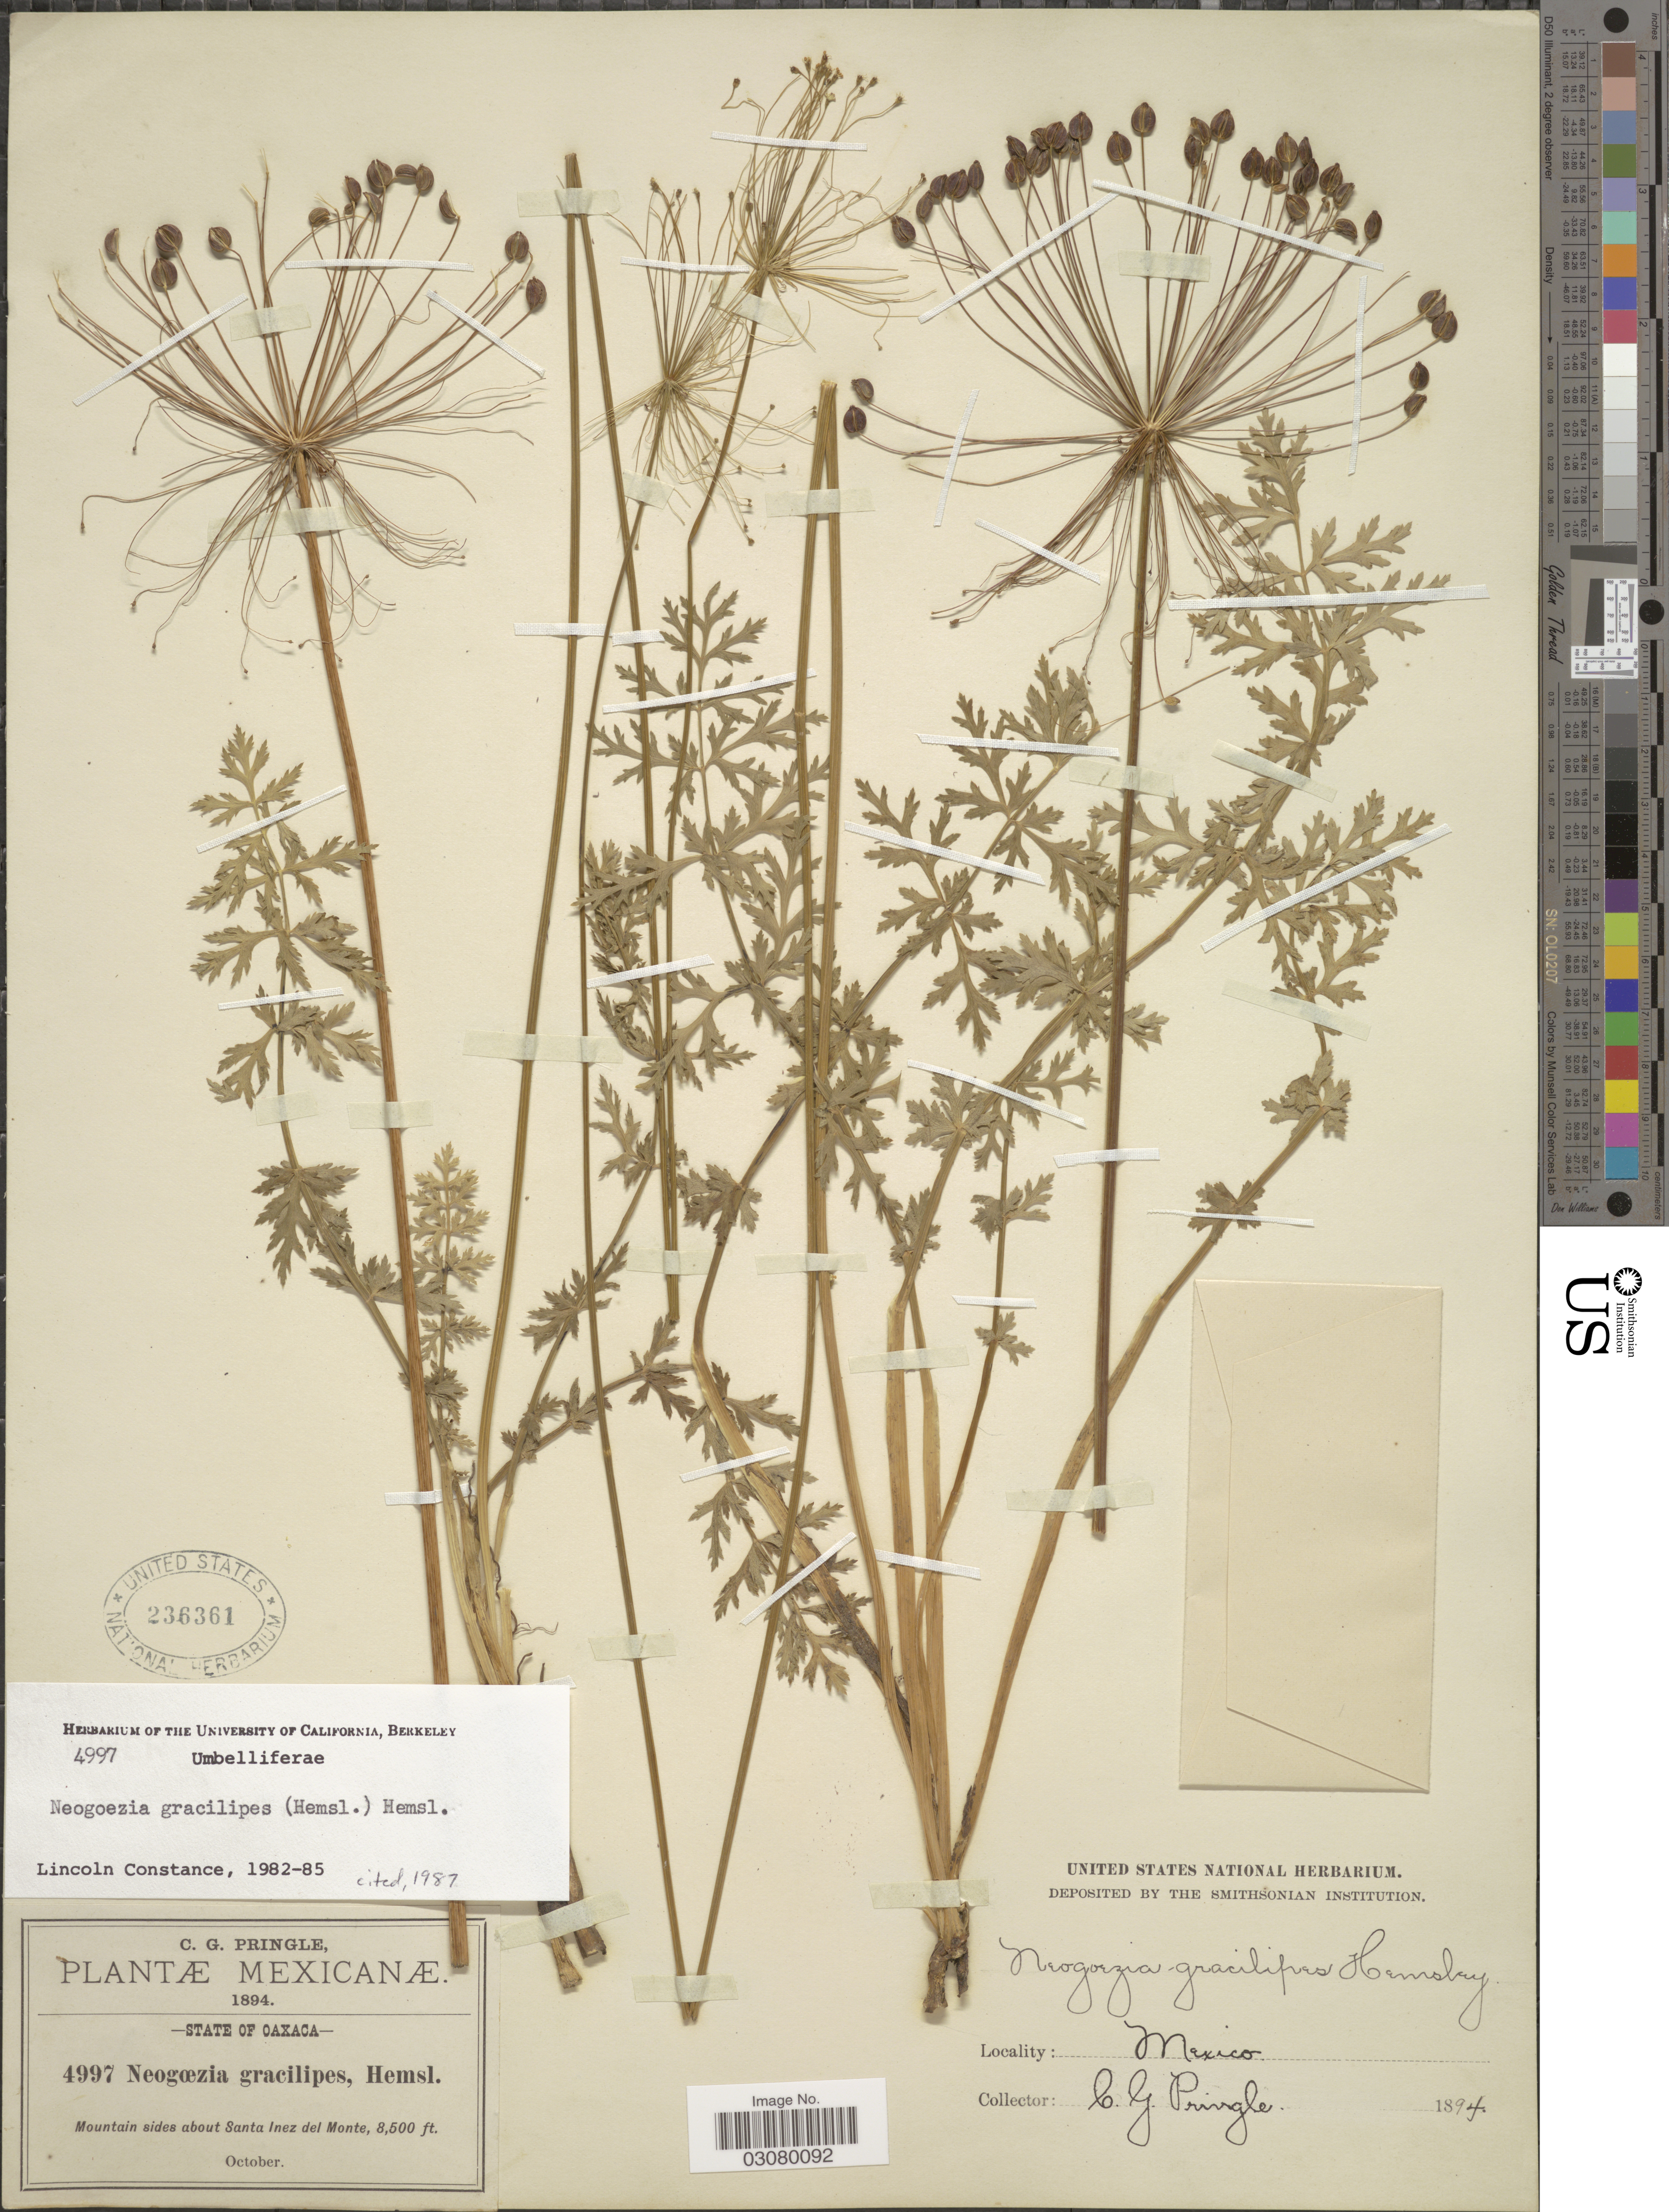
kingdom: Plantae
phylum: Tracheophyta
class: Magnoliopsida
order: Apiales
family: Apiaceae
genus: Neogoezia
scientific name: Neogoezia gracilipes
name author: (Hemsl.) Hemsl.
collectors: C. G. Pringle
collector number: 4997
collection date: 1894-10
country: Mexico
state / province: Oaxaca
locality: Mountain sides about Santa Inez del Monte.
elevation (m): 2591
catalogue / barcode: US 236361